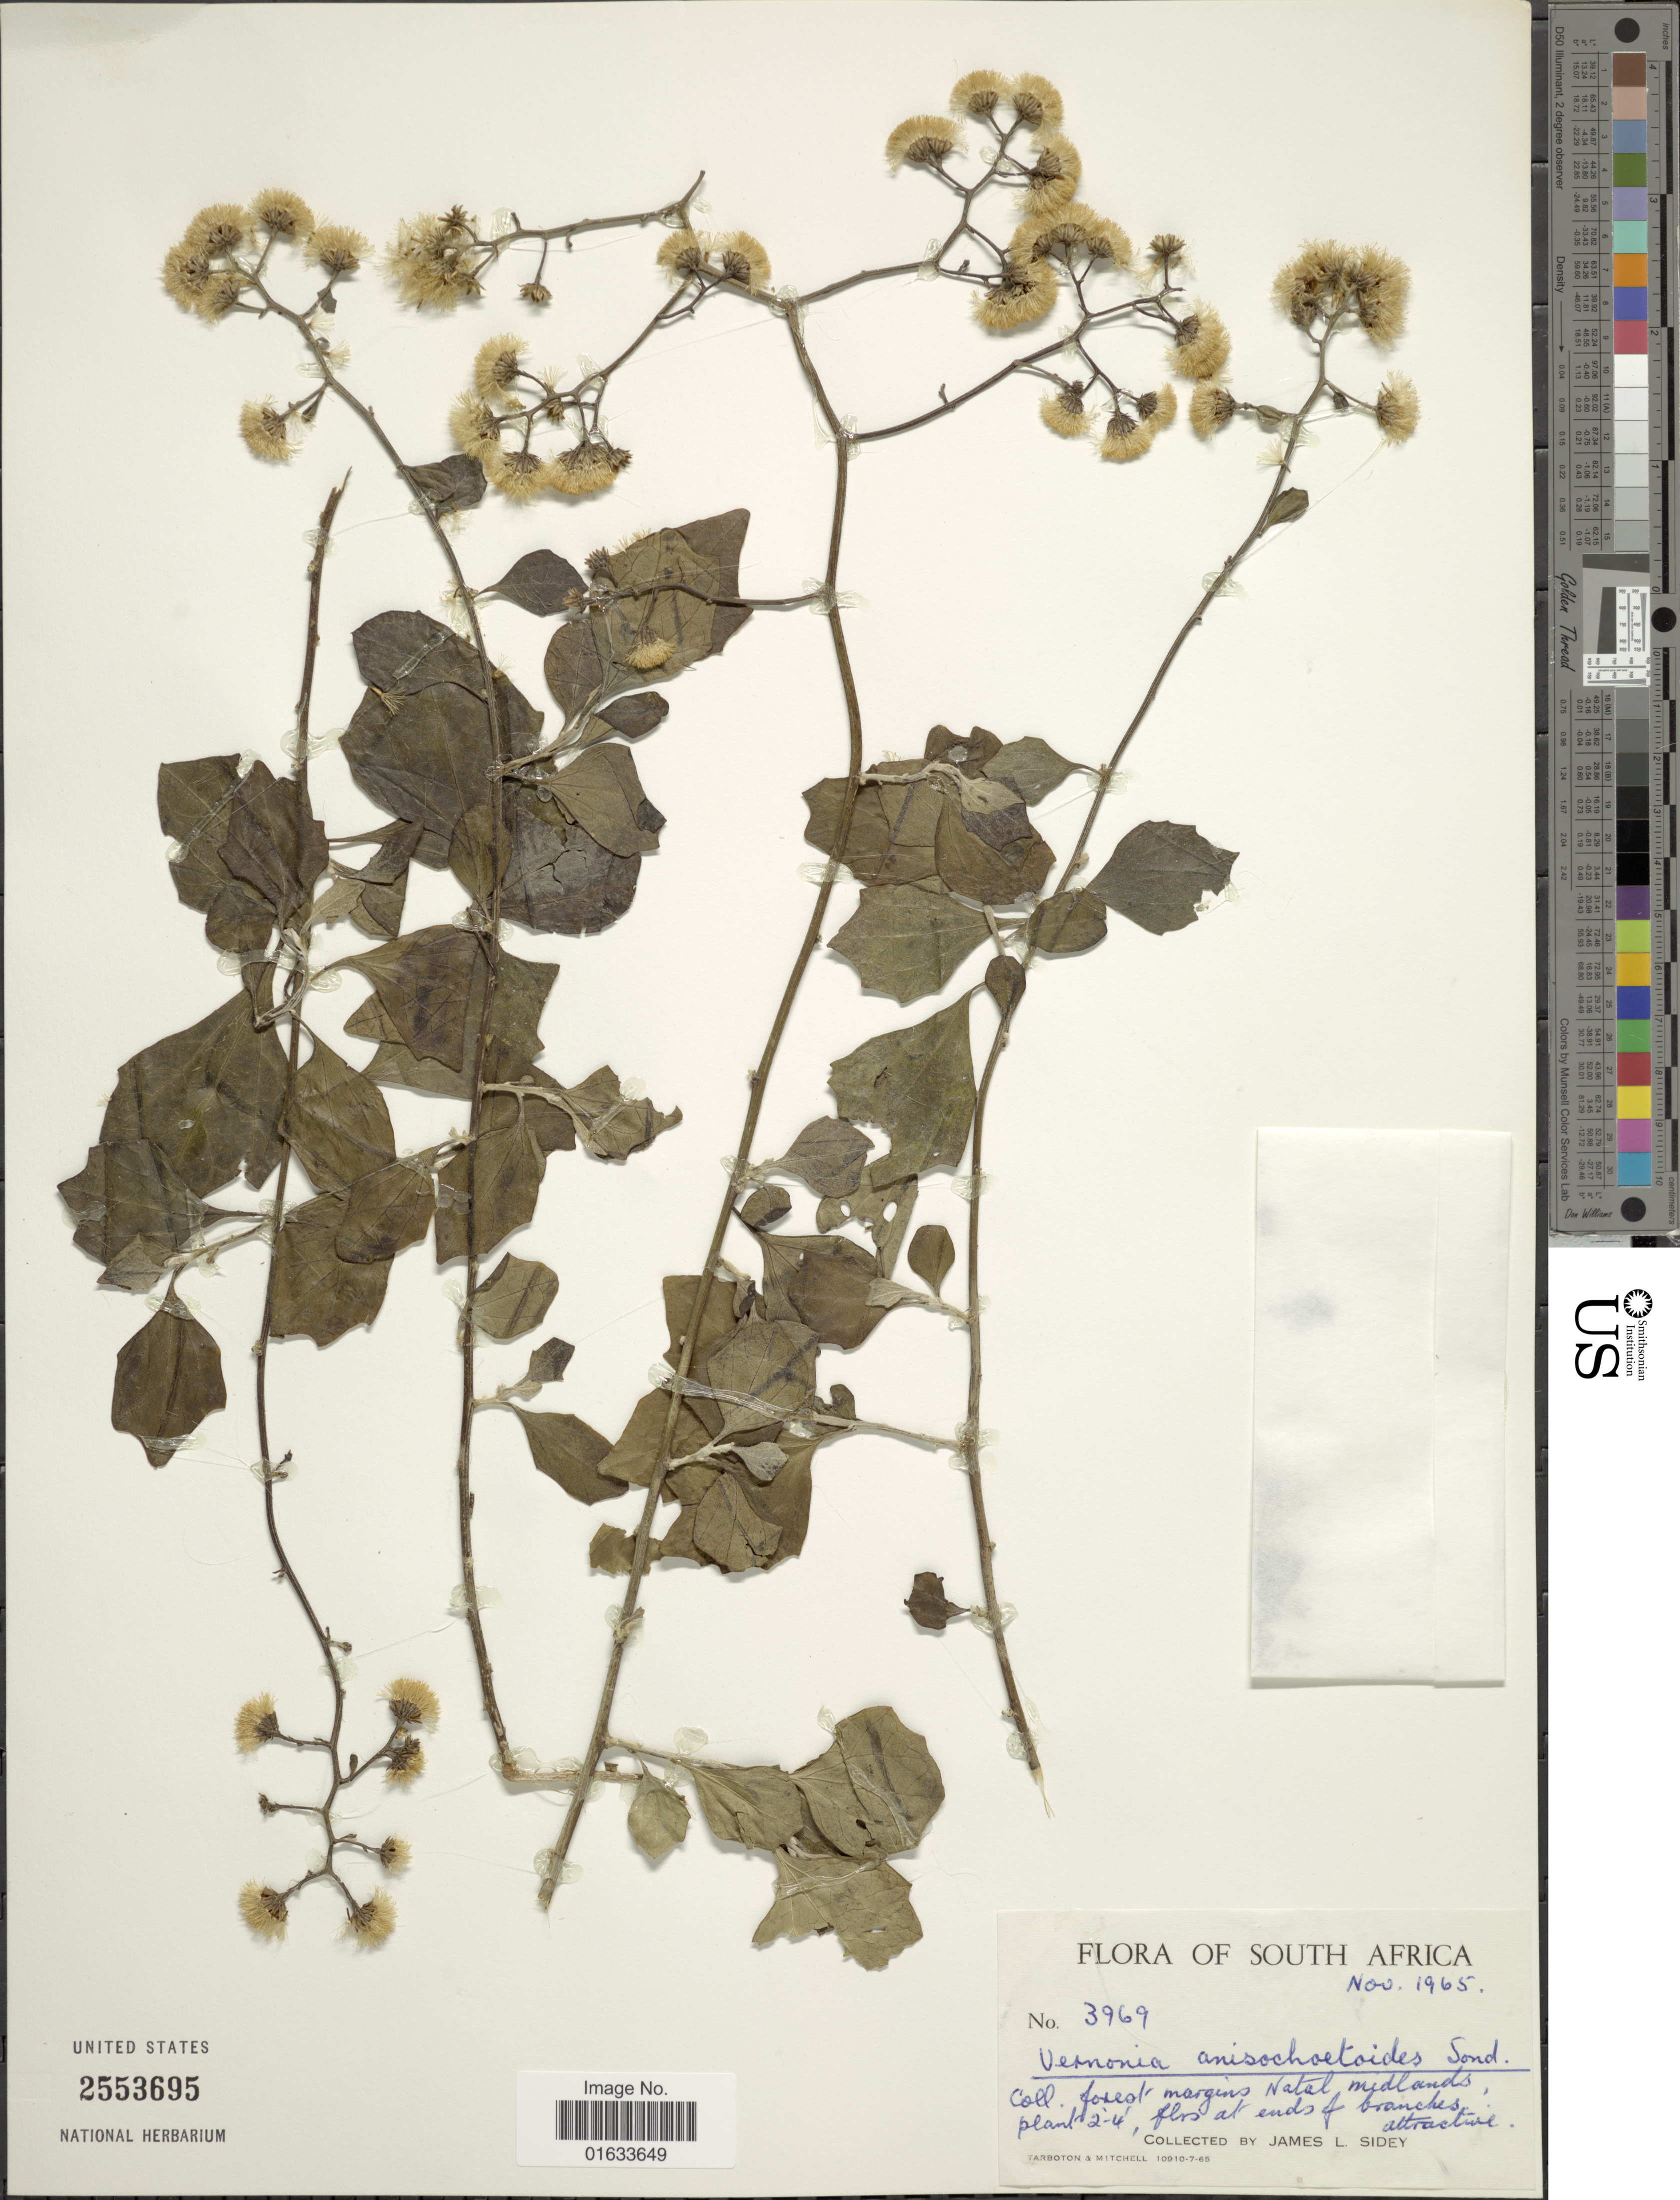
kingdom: Plantae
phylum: Tracheophyta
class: Magnoliopsida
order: Asterales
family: Asteraceae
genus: Distephanus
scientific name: Distephanus anisochaetoides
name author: (Sond.) H. Rob. & B. Kahn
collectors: J. L. Sidey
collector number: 3969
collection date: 1965-11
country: South Africa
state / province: KwaZulu-Natal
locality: Coll. forest margins Natal midlands.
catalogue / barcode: US 2553695